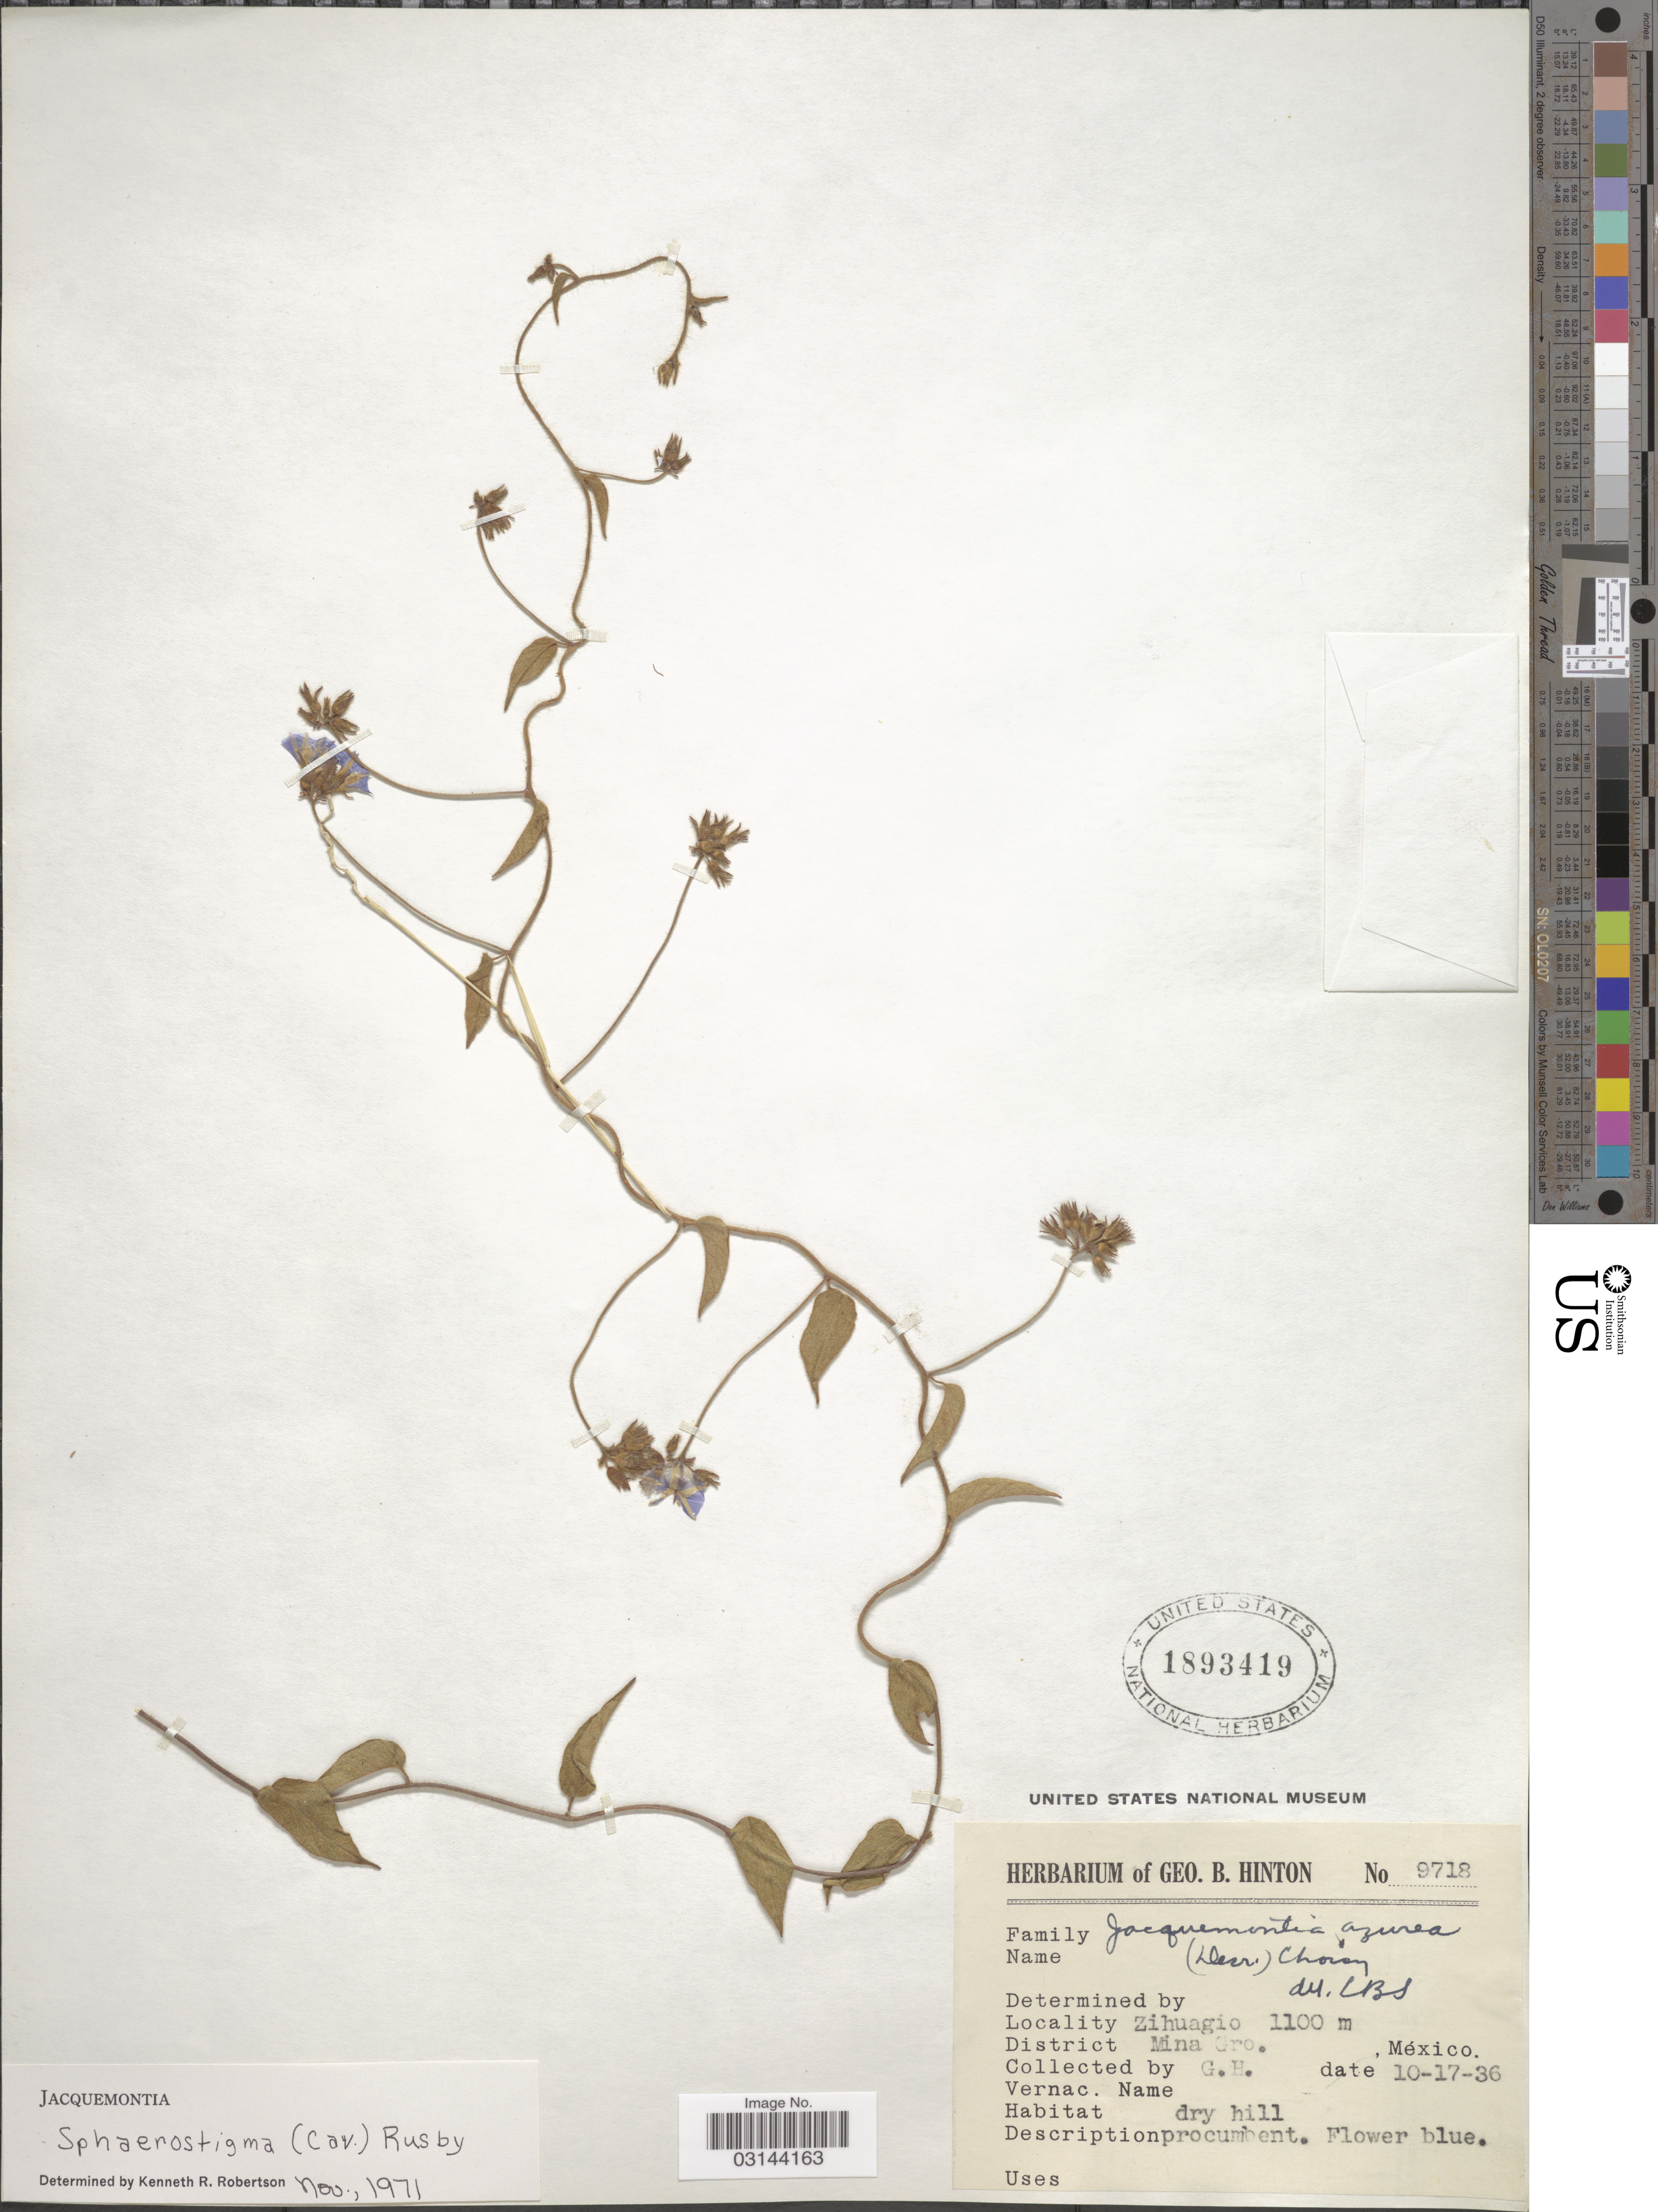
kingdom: Plantae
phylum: Tracheophyta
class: Magnoliopsida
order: Solanales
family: Convolvulaceae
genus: Jacquemontia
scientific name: Jacquemontia sphaerostigma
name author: (Cav.) Rusby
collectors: G. B. Hinton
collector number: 9718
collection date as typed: Transcribed d/m/y: 17/10/36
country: Mexico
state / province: Guerrero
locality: Zinhuagio, District Mina Gro.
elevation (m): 1100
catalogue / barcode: US 1893419